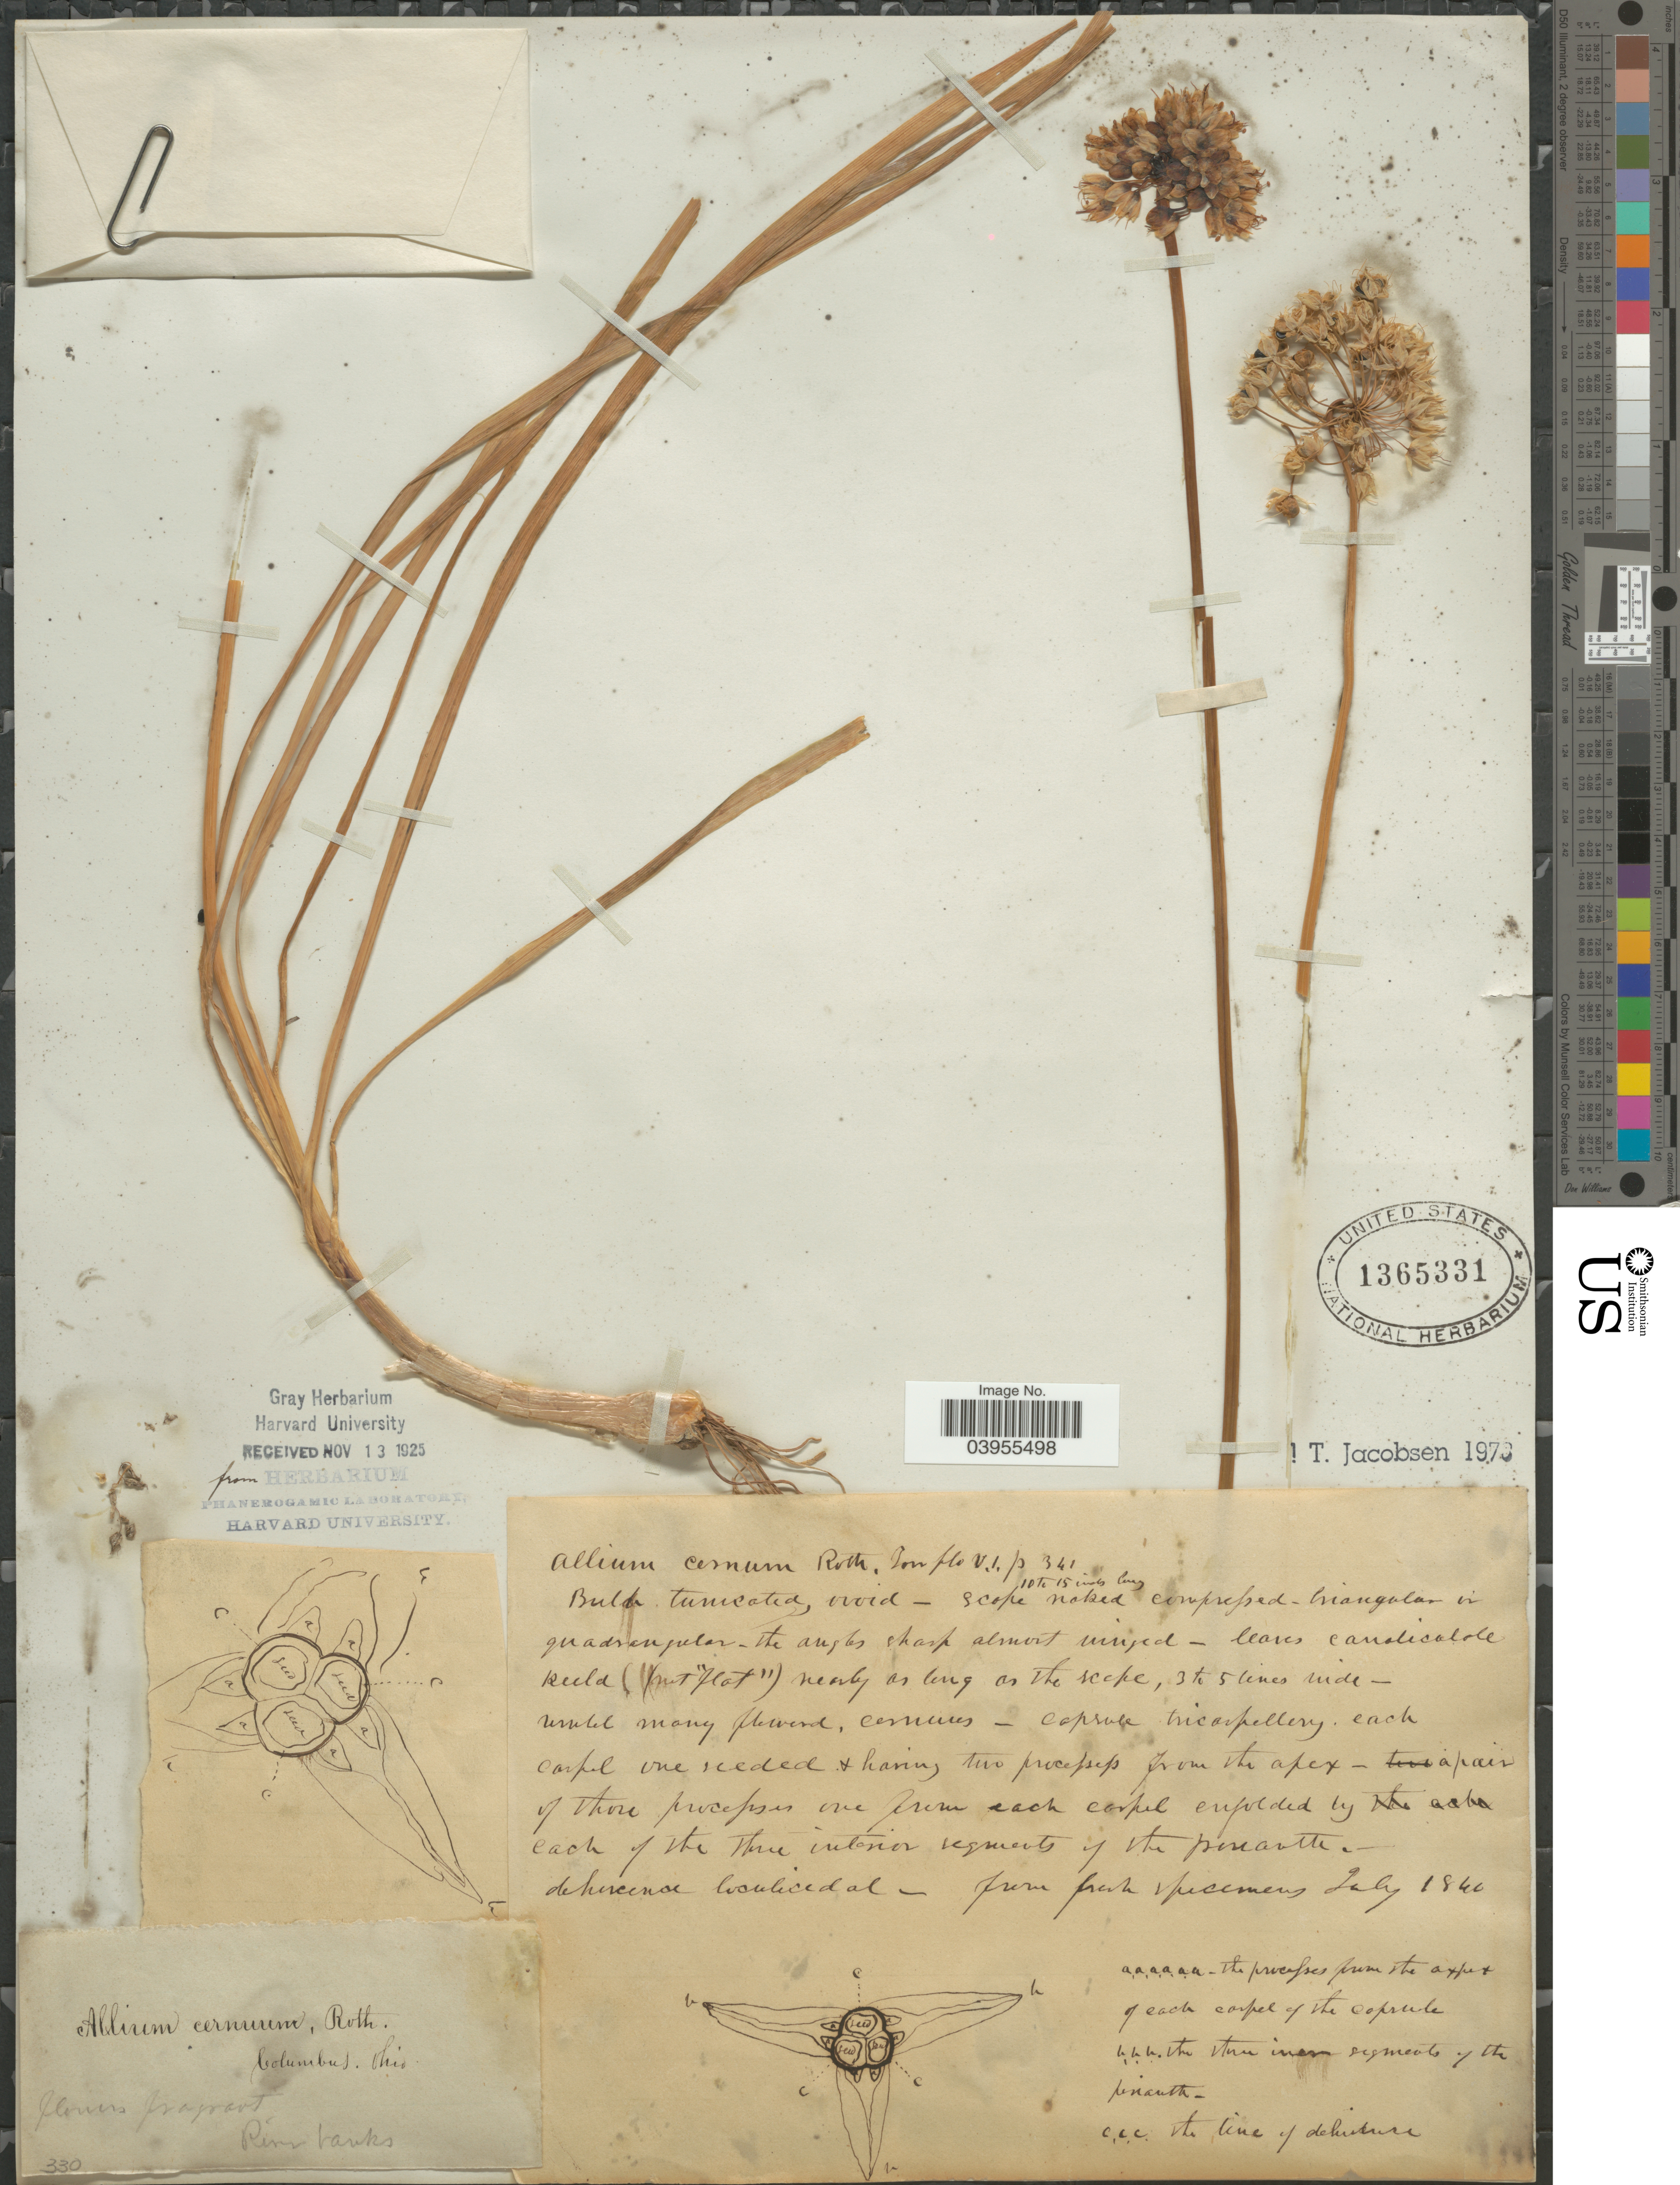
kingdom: Plantae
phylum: Tracheophyta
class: Liliopsida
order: Asparagales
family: Amaryllidaceae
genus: Allium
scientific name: Allium cernuum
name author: Roth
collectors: ex herb. Gray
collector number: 330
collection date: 1840-07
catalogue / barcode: US 1365331